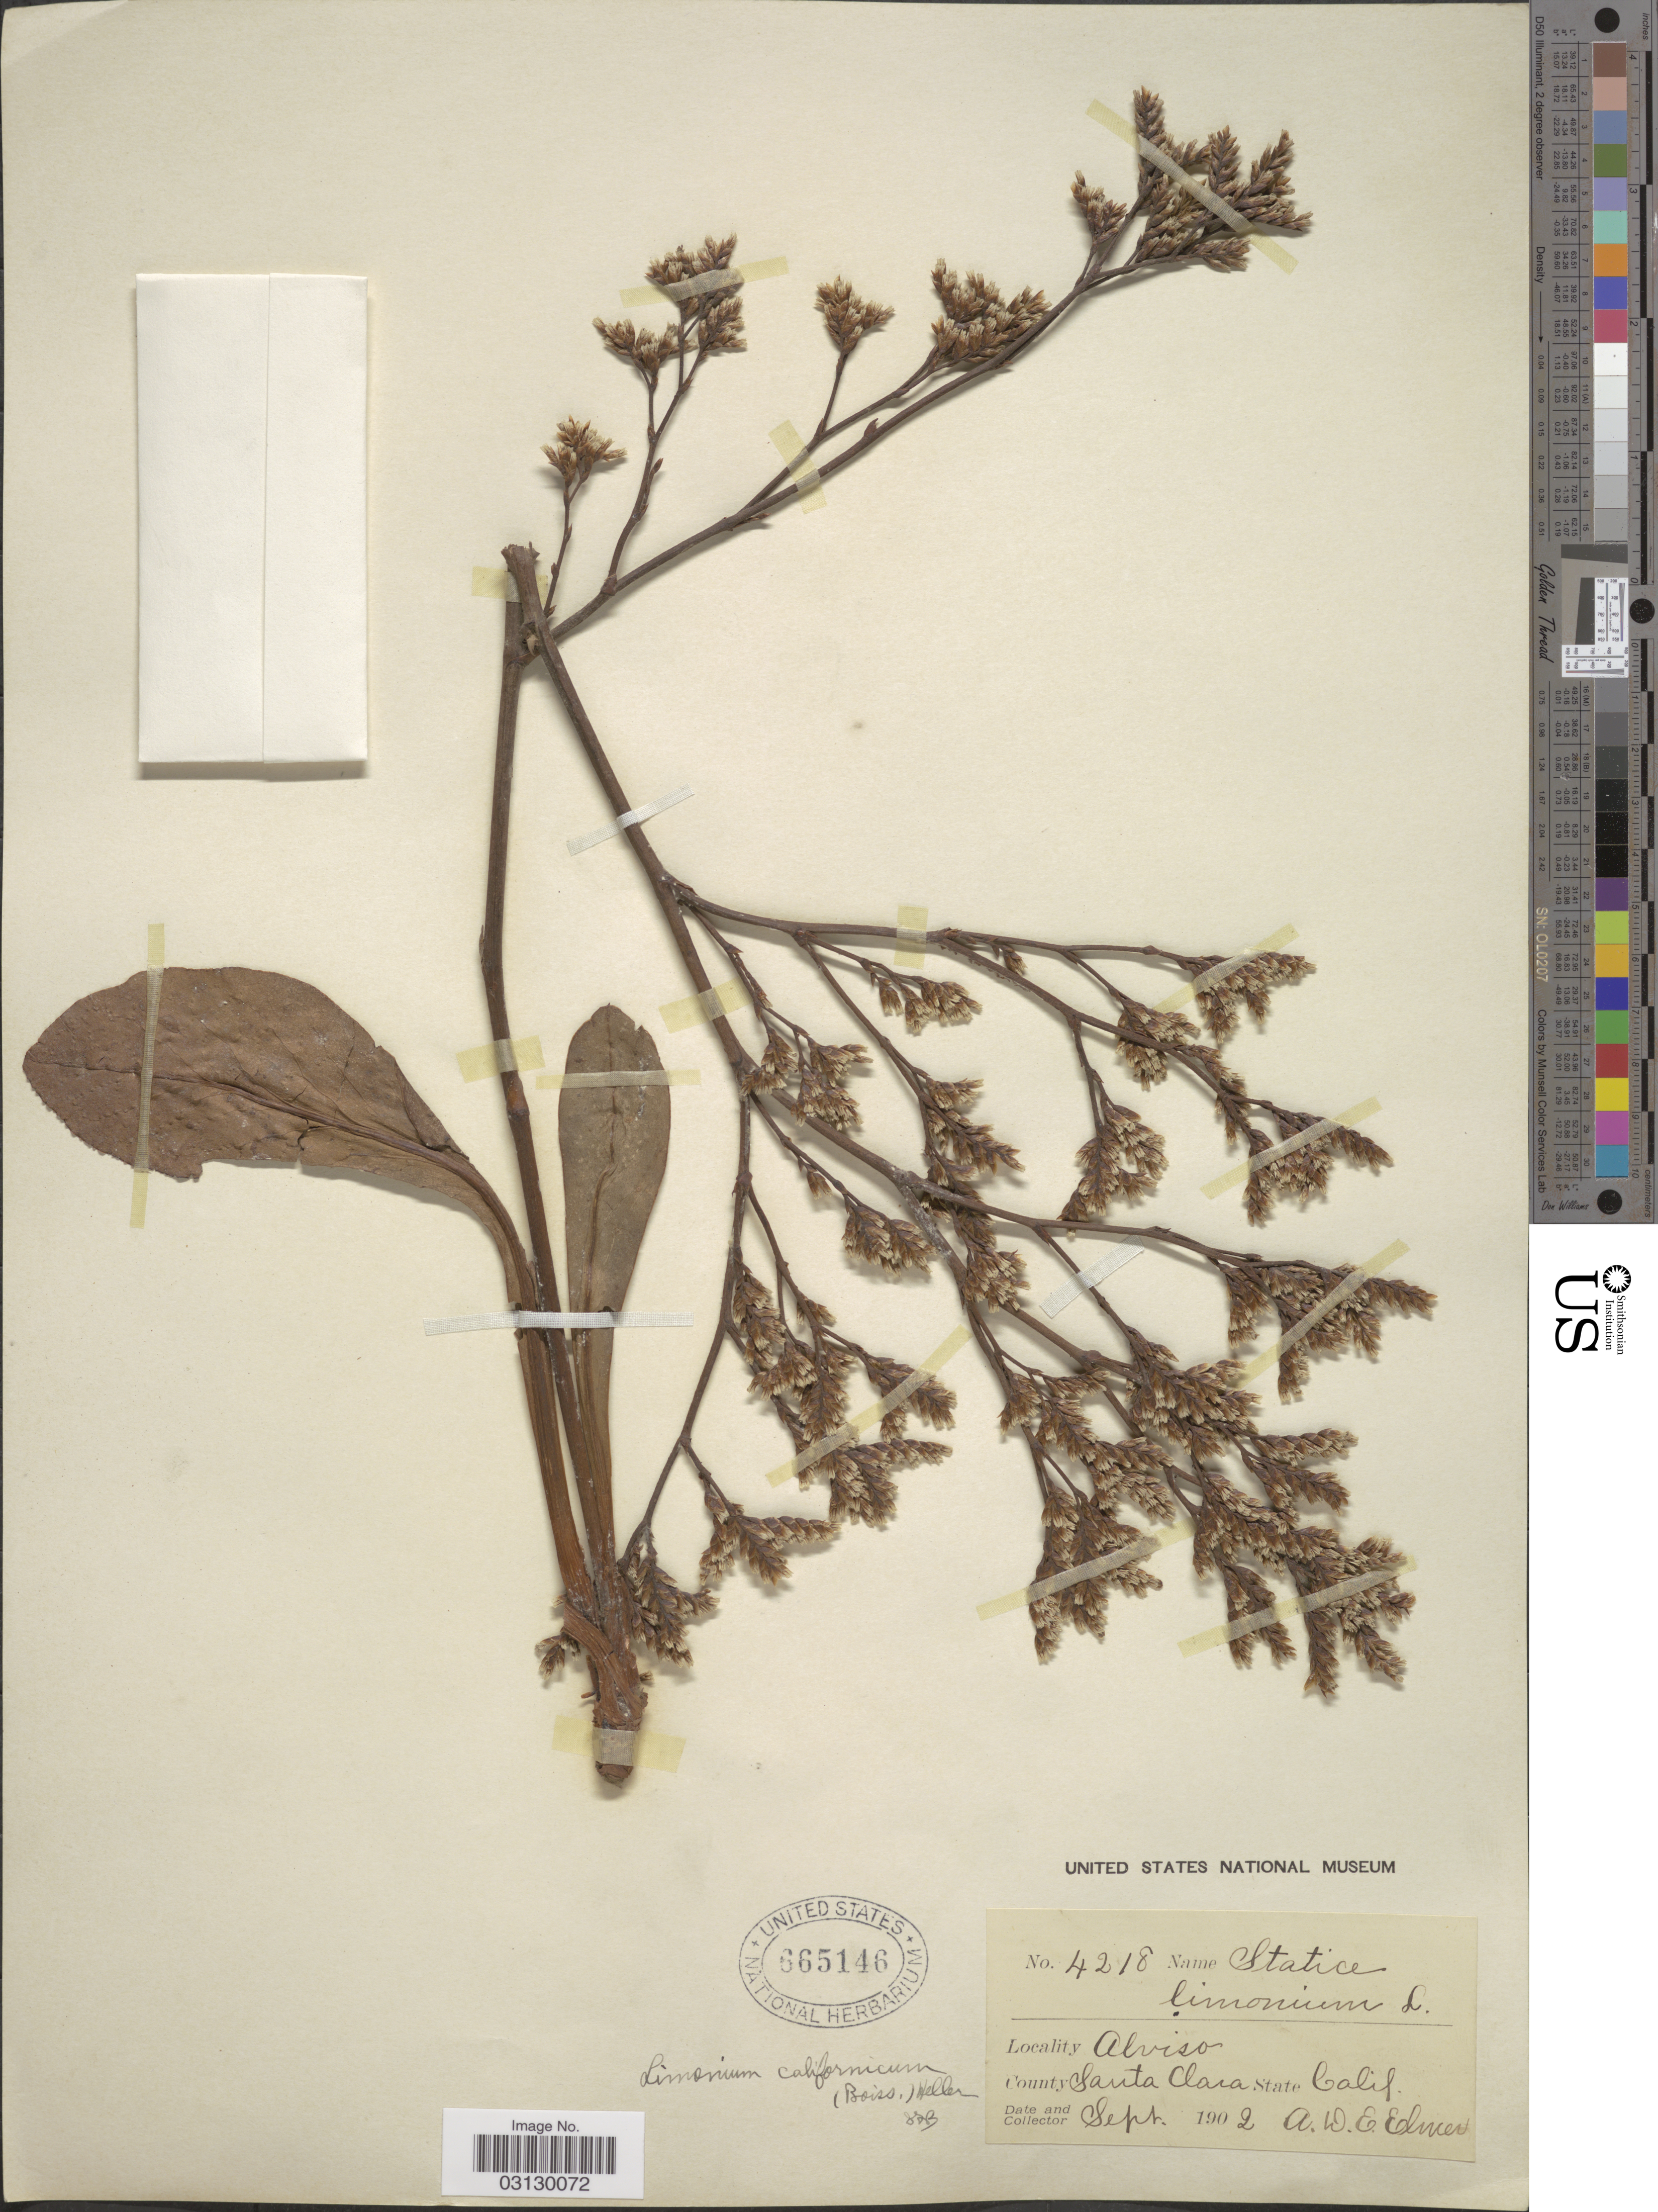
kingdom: Plantae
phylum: Tracheophyta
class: Magnoliopsida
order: Caryophyllales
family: Plumbaginaceae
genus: Limonium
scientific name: Limonium californicum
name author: (Boiss.) A. Heller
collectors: A. D. E. Elmer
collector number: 4218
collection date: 1902-09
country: United States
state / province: California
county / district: Santa Clara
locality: Alviso. County Santa Clara.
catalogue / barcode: US 665146